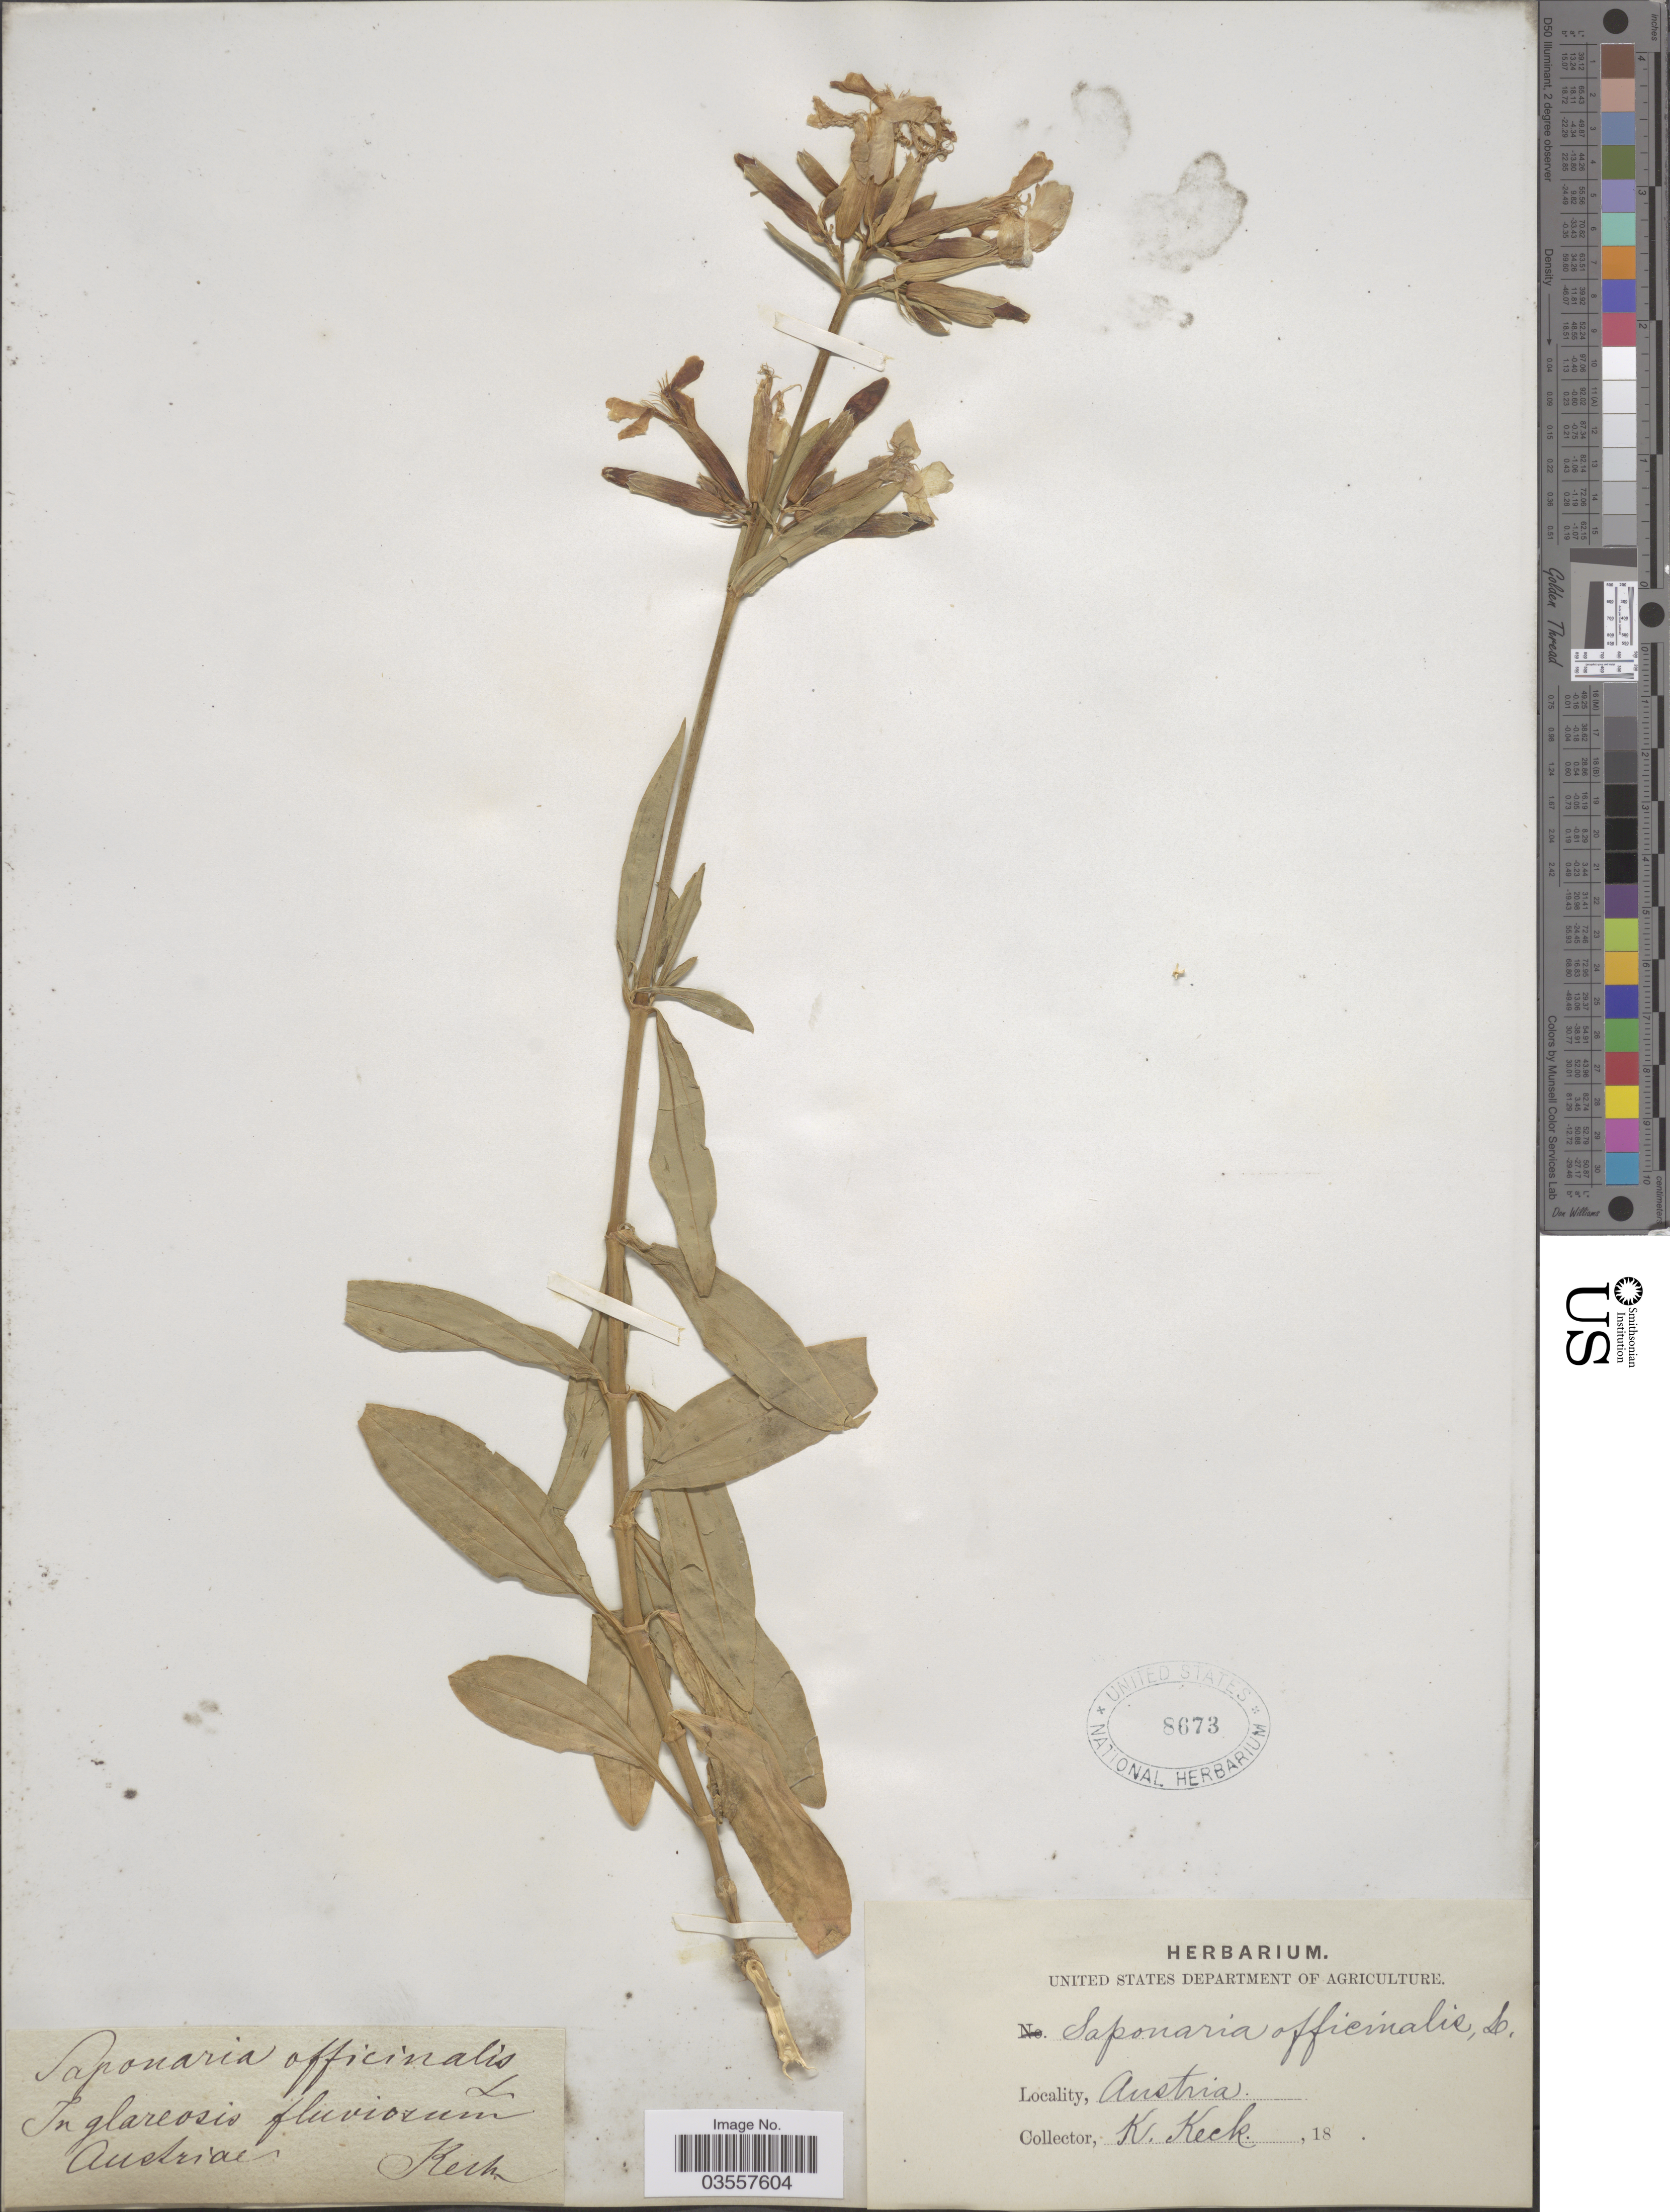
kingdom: Plantae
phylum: Tracheophyta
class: Magnoliopsida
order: Caryophyllales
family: Caryophyllaceae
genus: Saponaria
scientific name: Saponaria officinalis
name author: L.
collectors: K. Keck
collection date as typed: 18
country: Austria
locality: In glareosis fluviosum Austriæ.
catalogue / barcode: US 8673